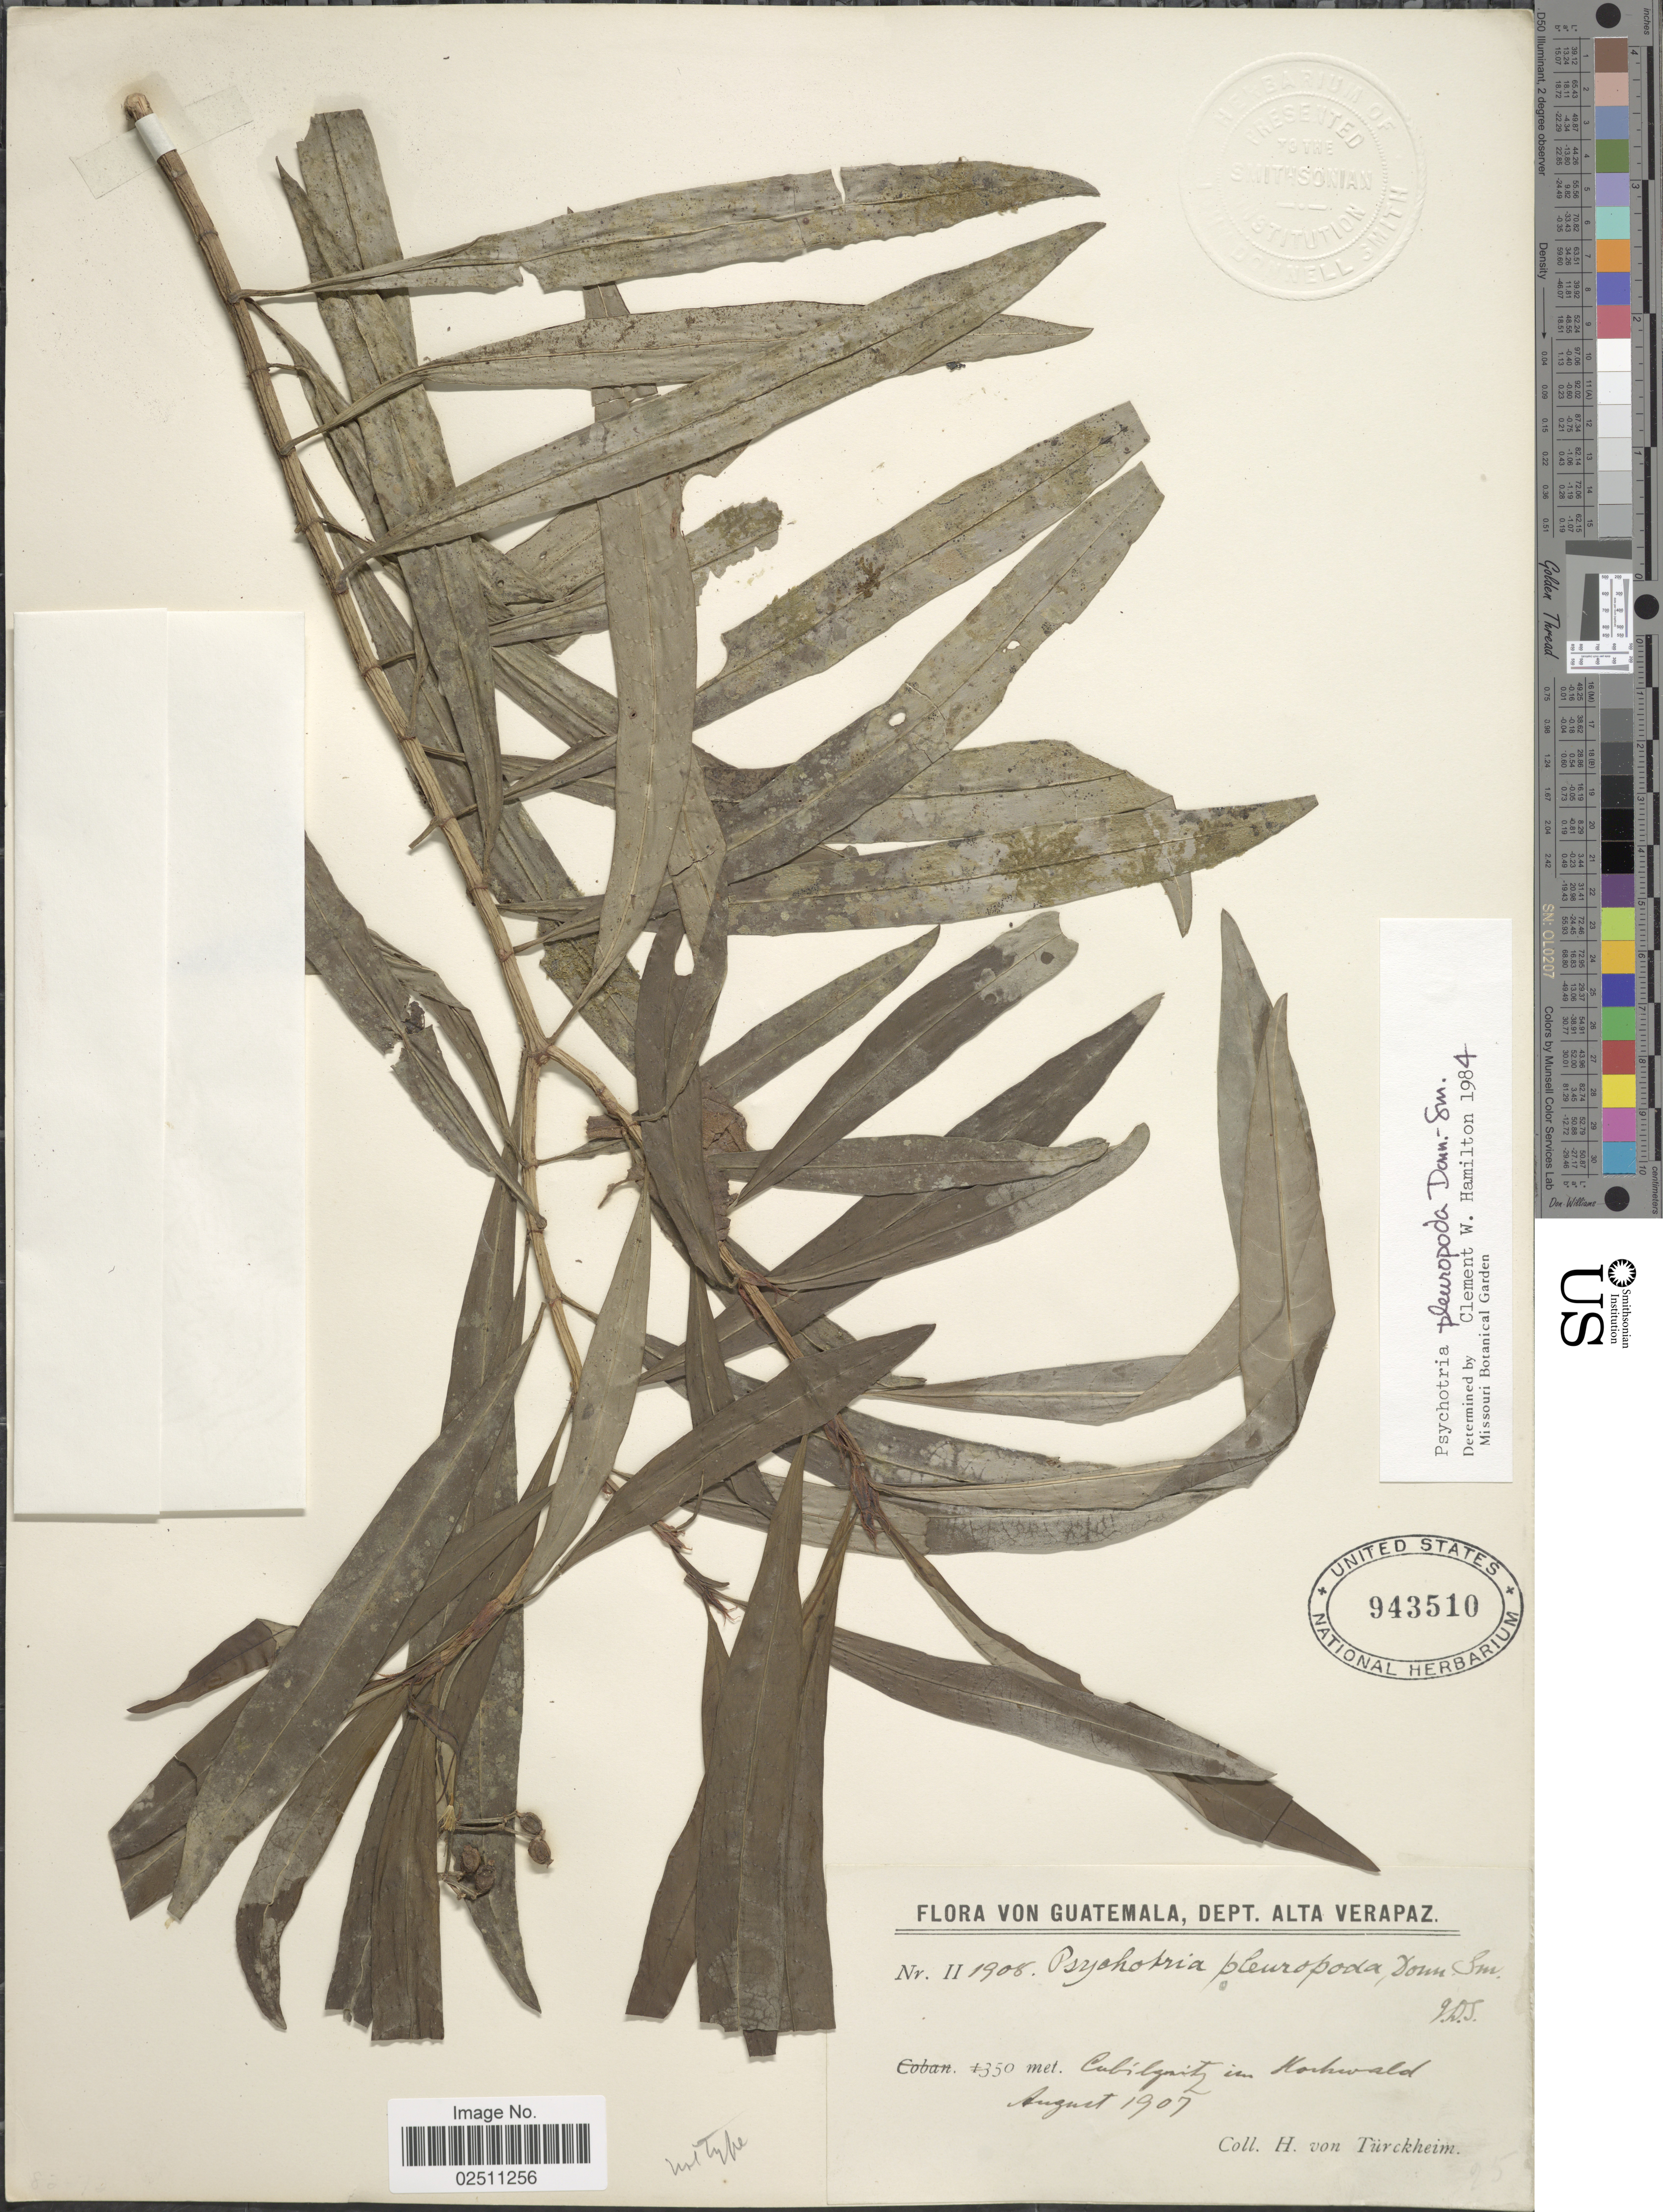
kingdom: Plantae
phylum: Tracheophyta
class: Magnoliopsida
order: Gentianales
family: Rubiaceae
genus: Psychotria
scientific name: Psychotria pleuropoda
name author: Donn. Sm.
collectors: H. von Türckheim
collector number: II 1908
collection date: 1907-08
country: Guatemala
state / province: Alta Verapaz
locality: Cubilguitz im Hochwald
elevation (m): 350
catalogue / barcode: US 943510